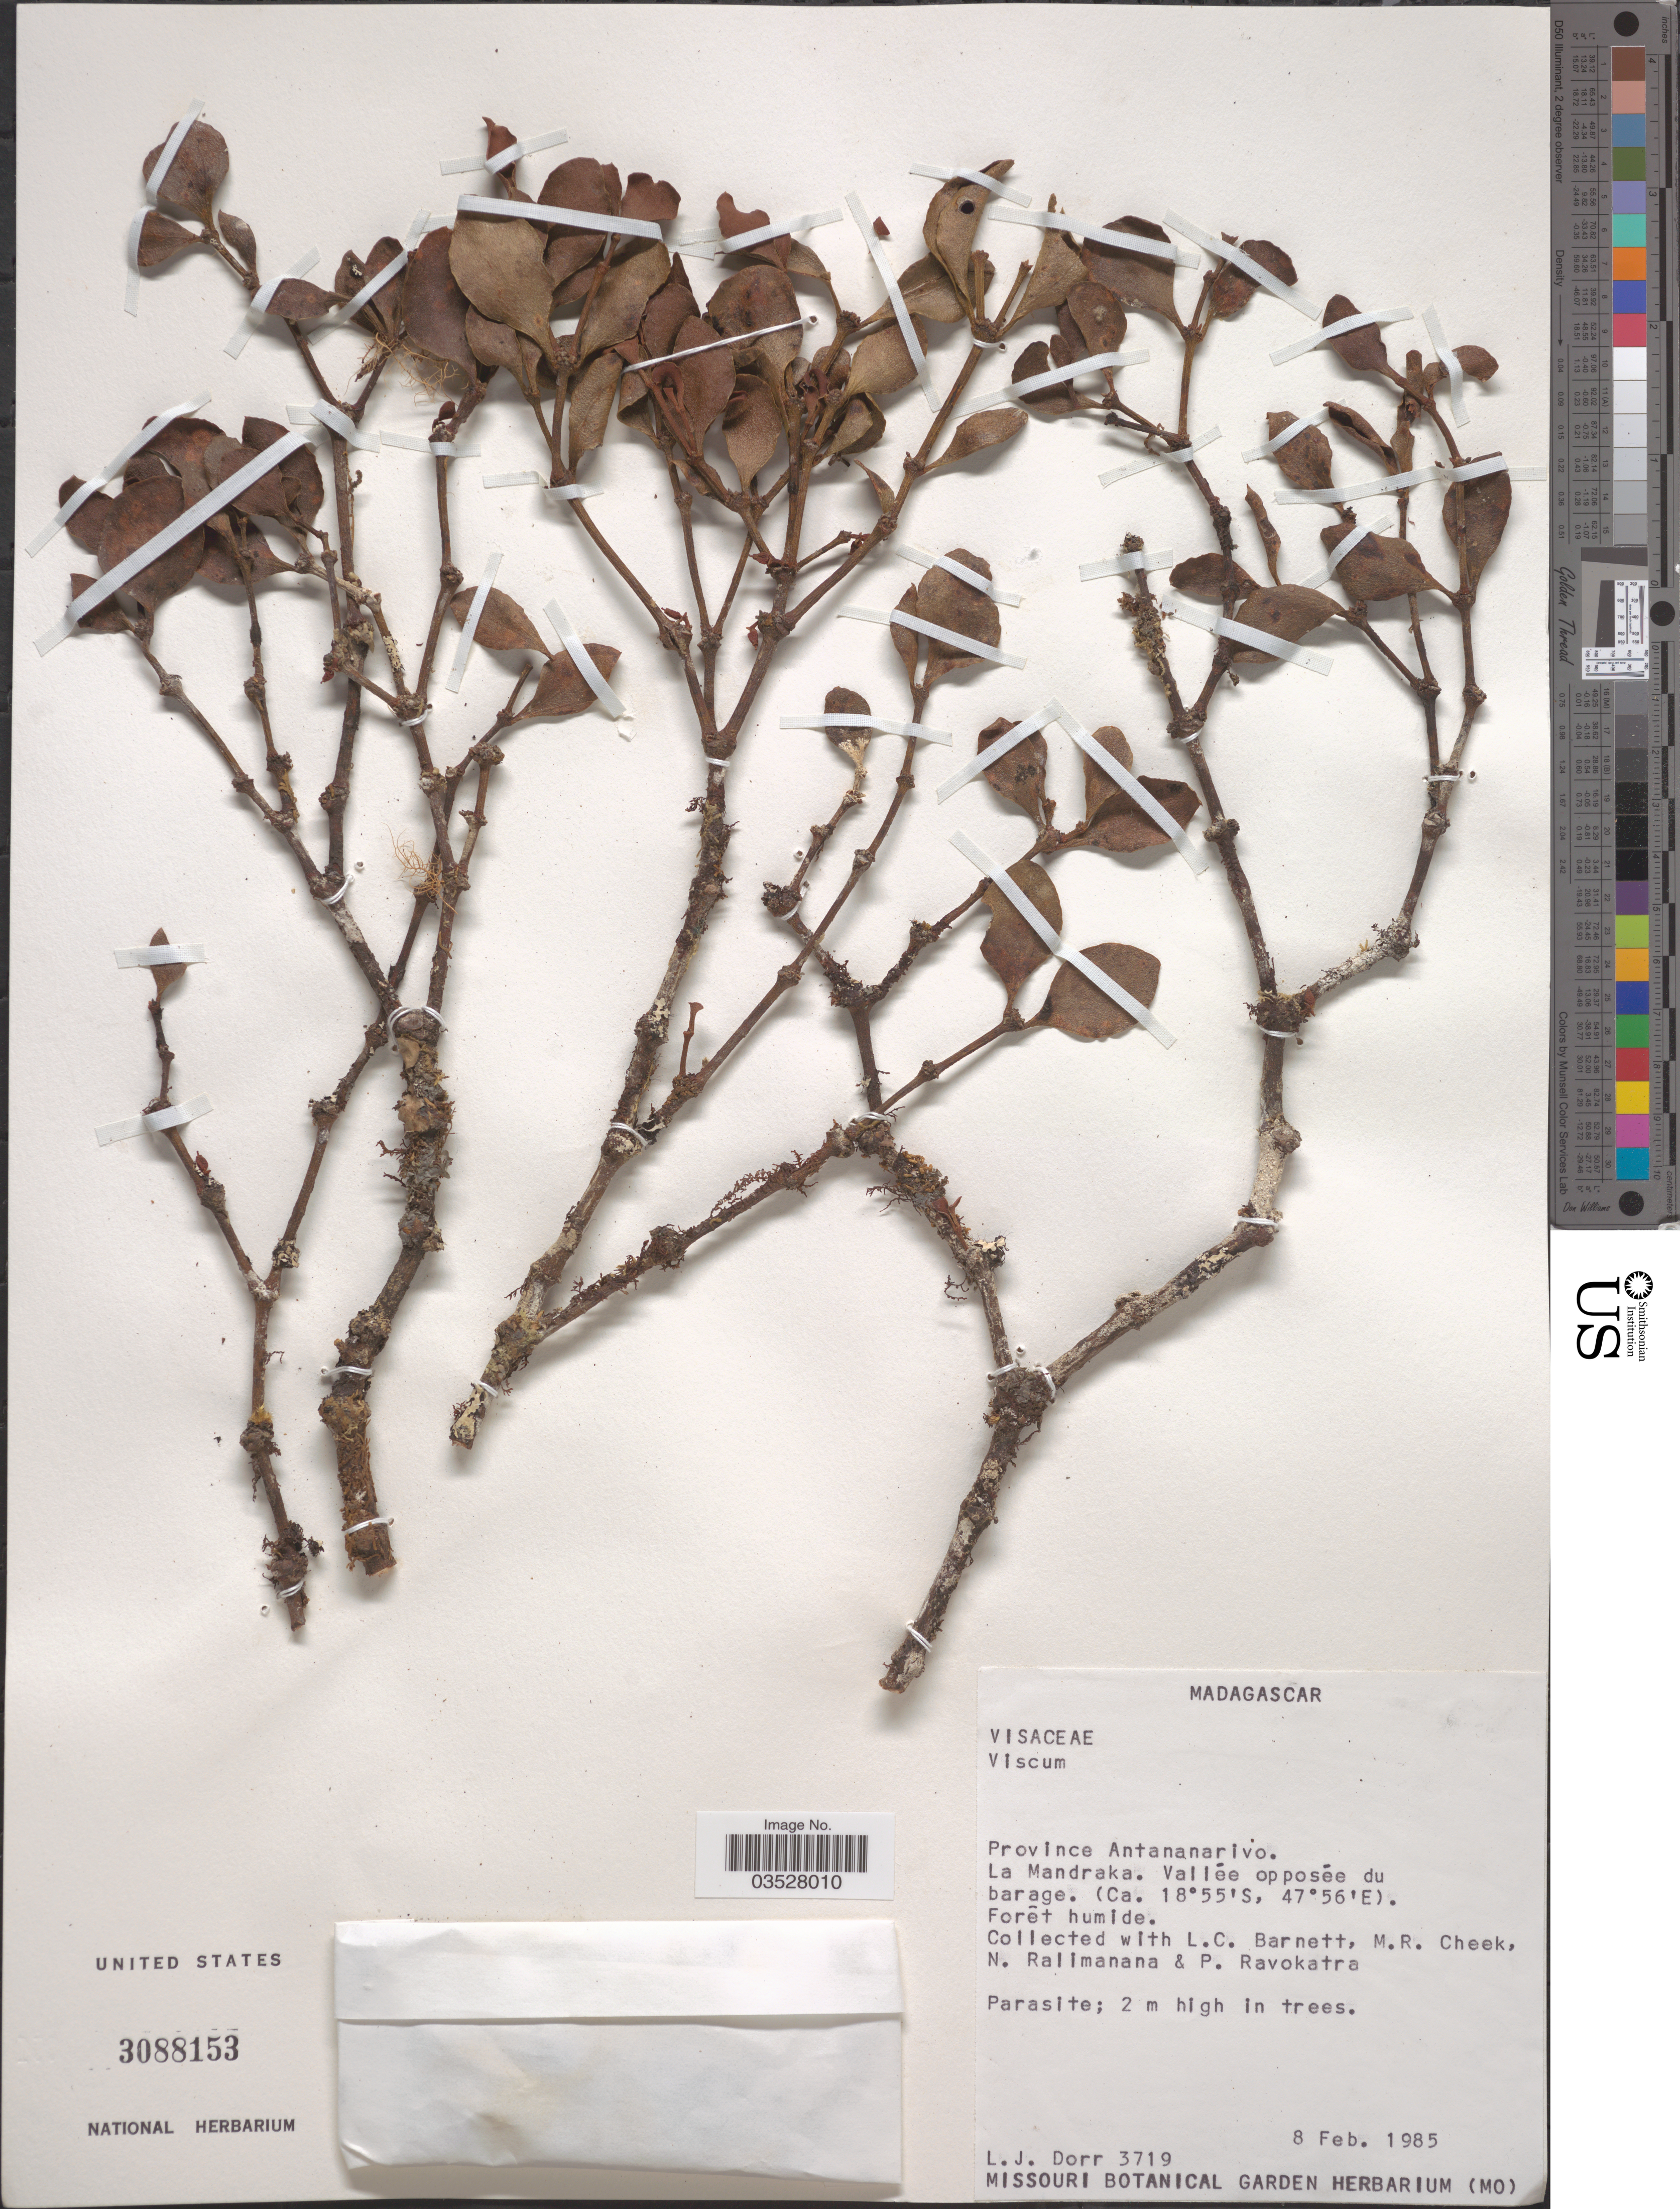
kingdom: Plantae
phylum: Tracheophyta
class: Magnoliopsida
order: Santalales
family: Loranthaceae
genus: Bakerella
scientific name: Bakerella sp.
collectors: L. J. Dorr, L. C. Barnett, M. Cheek, N. Ralimanana & P. Ravokatra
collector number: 3719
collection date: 1985-02-08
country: Madagascar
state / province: Analamanga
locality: La Mandraka. Vallée opposée du barage.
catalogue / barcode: US 3088153